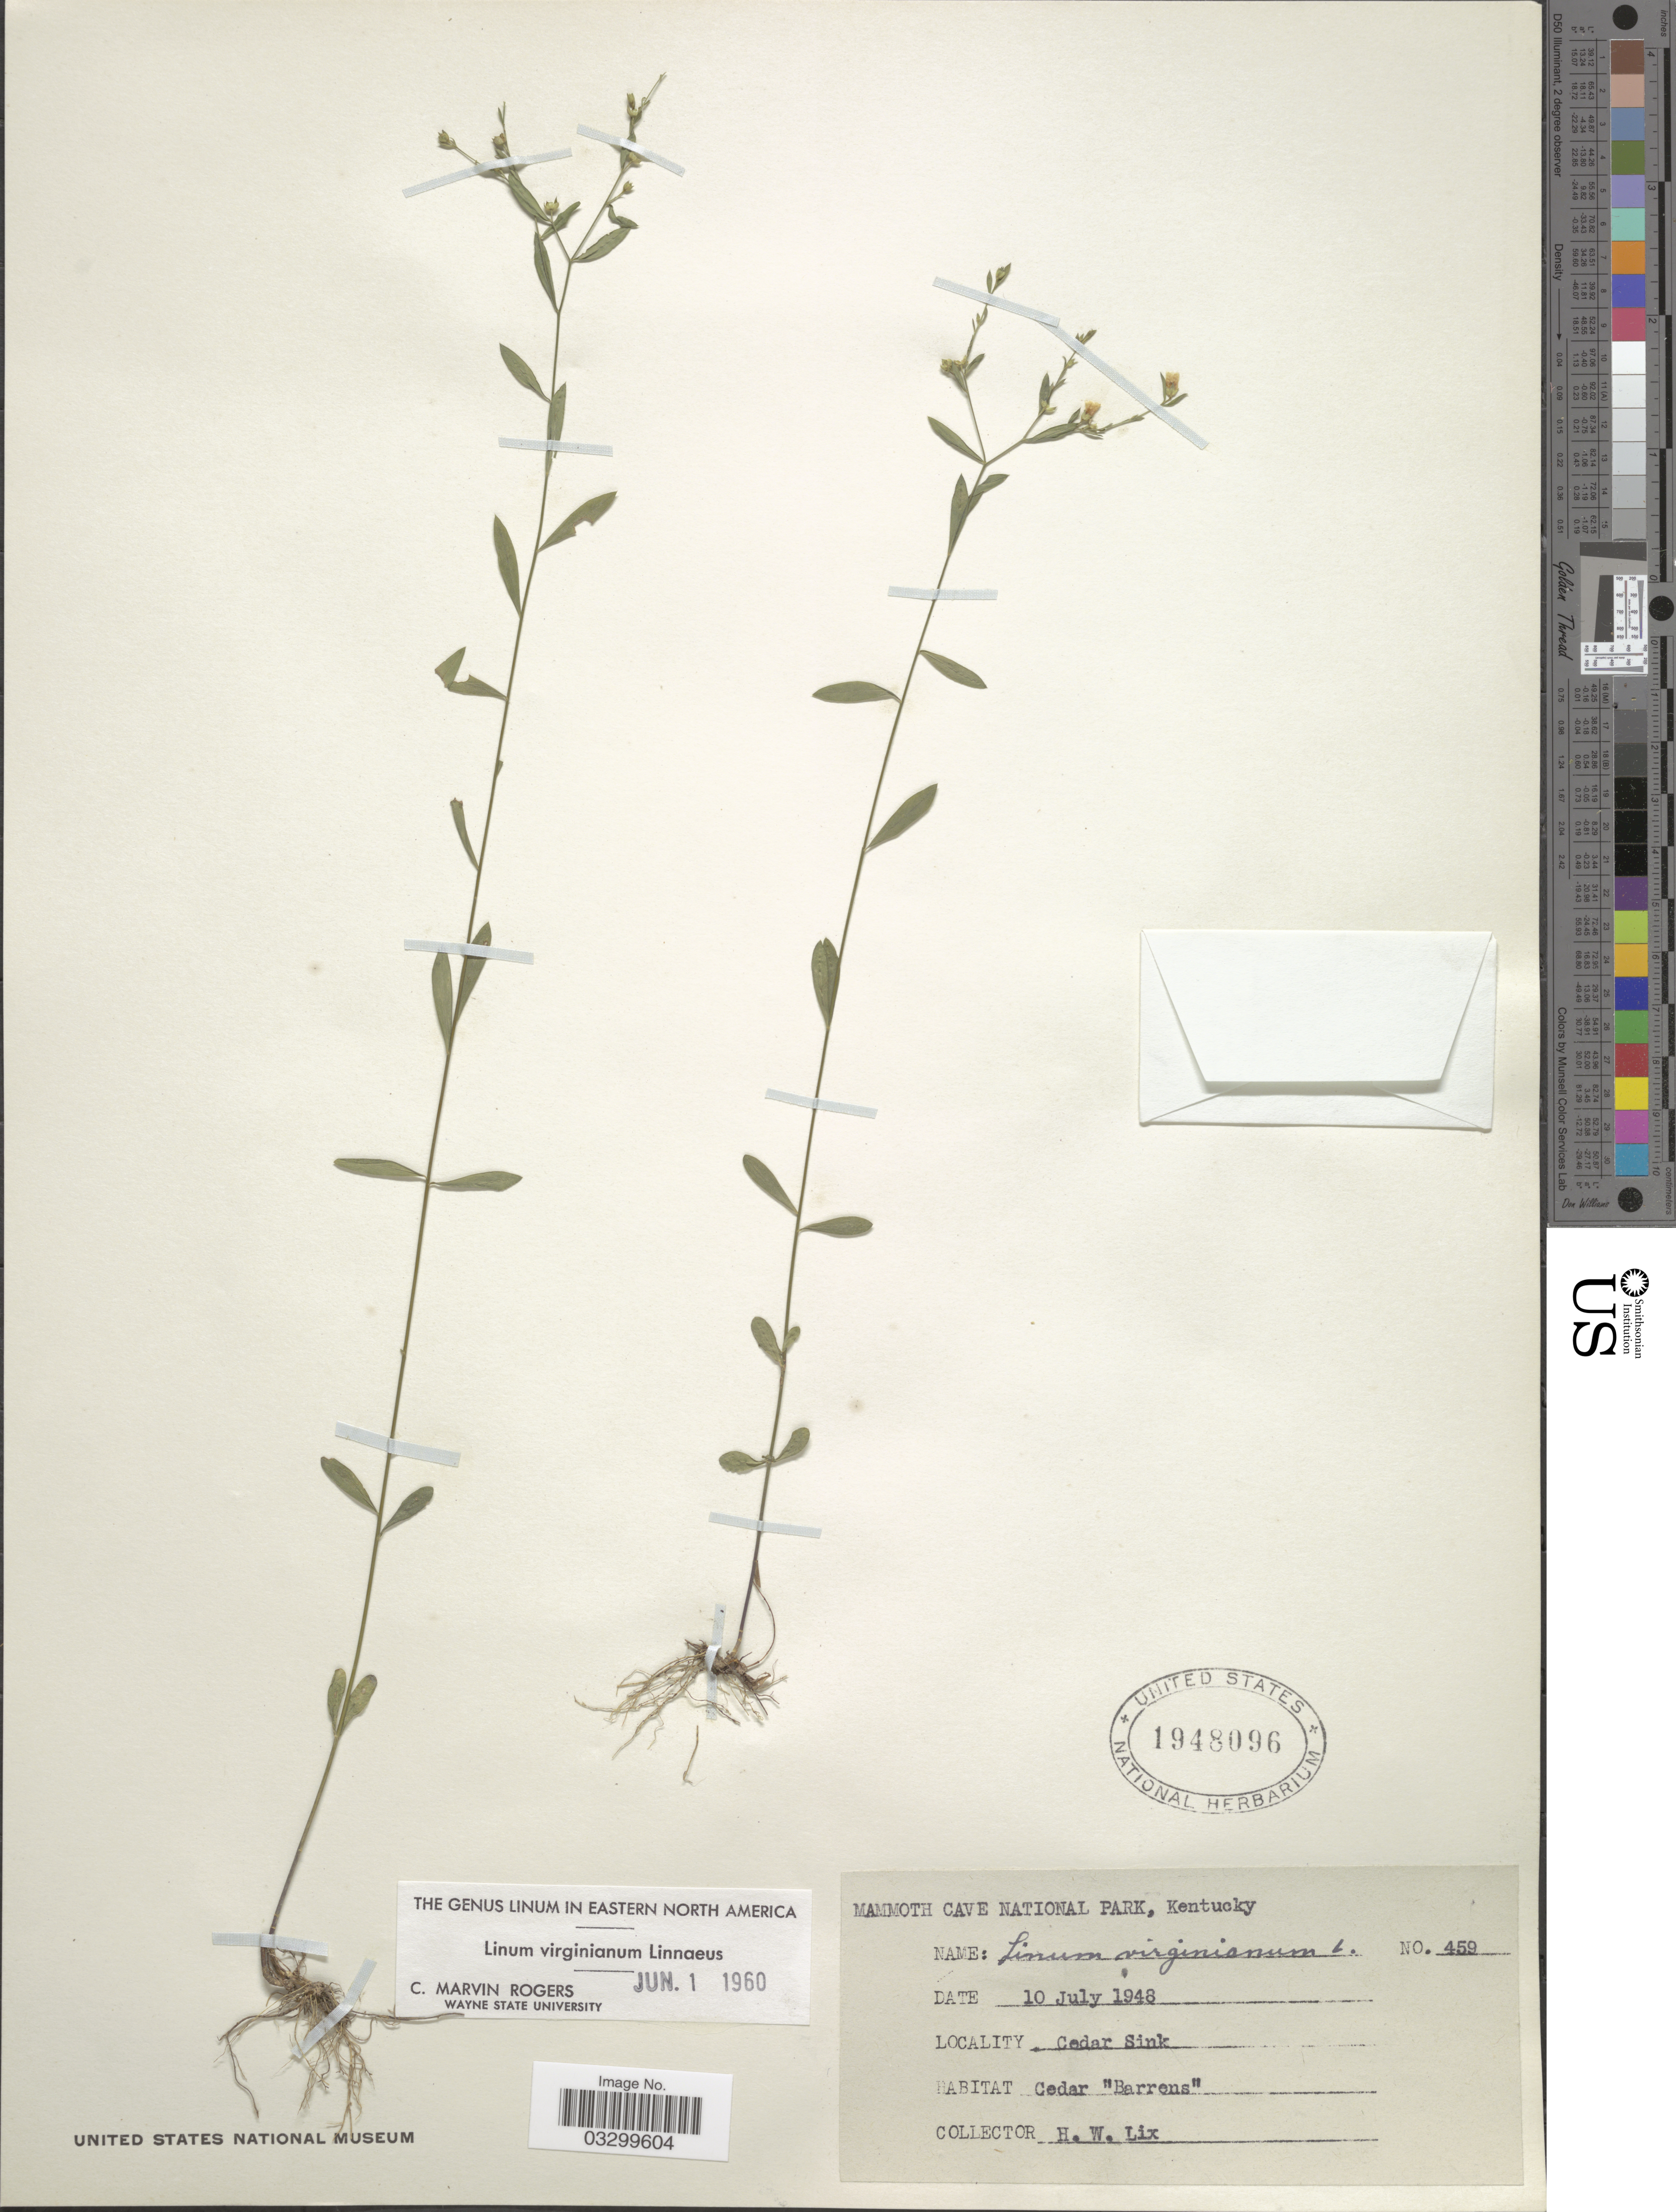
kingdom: Plantae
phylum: Tracheophyta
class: Magnoliopsida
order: Malpighiales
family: Linaceae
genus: Linum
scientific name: Linum virginianum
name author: L.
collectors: H. W. Lix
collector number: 459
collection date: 1948-07-10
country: United States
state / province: Kentucky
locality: Mammoth Cave National Park, Cedar Sink.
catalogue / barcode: US 1948096